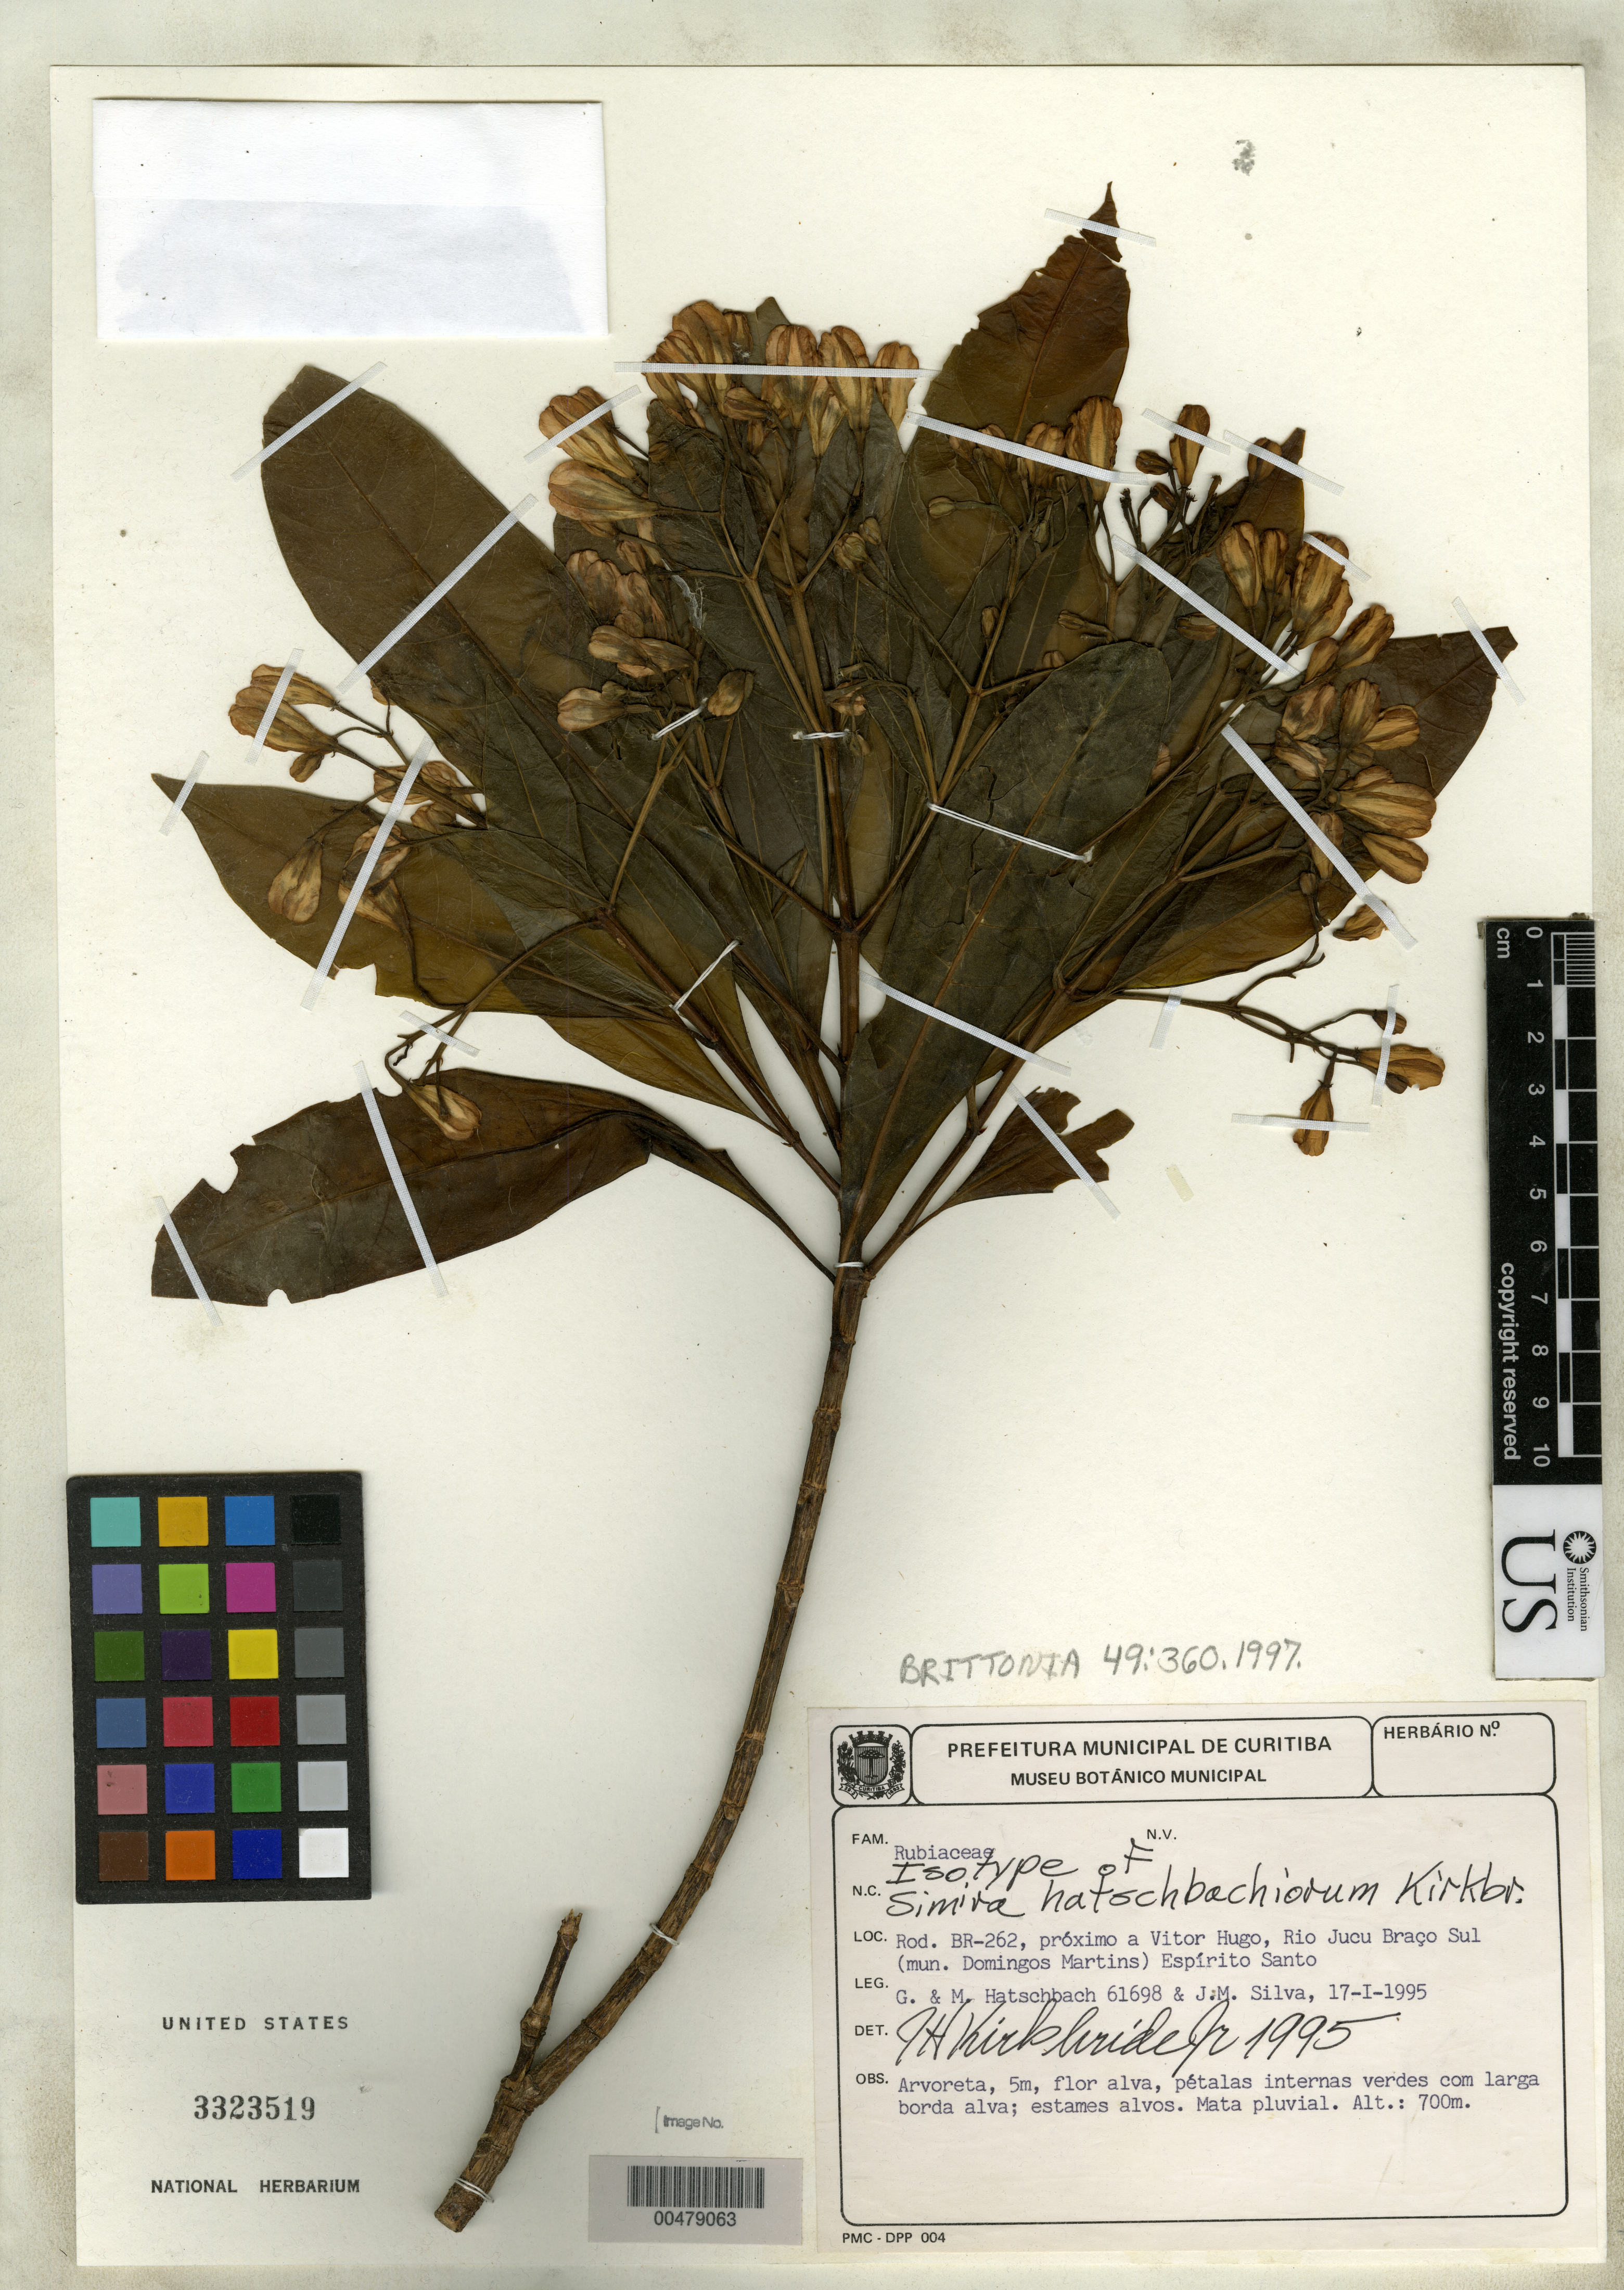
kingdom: Plantae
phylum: Tracheophyta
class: Magnoliopsida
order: Gentianales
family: Rubiaceae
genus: Simira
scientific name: Simira hatschbachiorum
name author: J.H. Kirkbr.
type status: Isotype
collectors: G. Hatschbach, M. M. Hatschbach & J. M. Silva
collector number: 61698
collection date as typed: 17 Jan 1995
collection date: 1995-01-17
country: Brazil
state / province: Espírito Santo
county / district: Domingos Martins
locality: Rod. BR-262, proximo a Vitor Hugo, Rio Jucu Braco Sul.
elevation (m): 700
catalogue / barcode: US 3323519